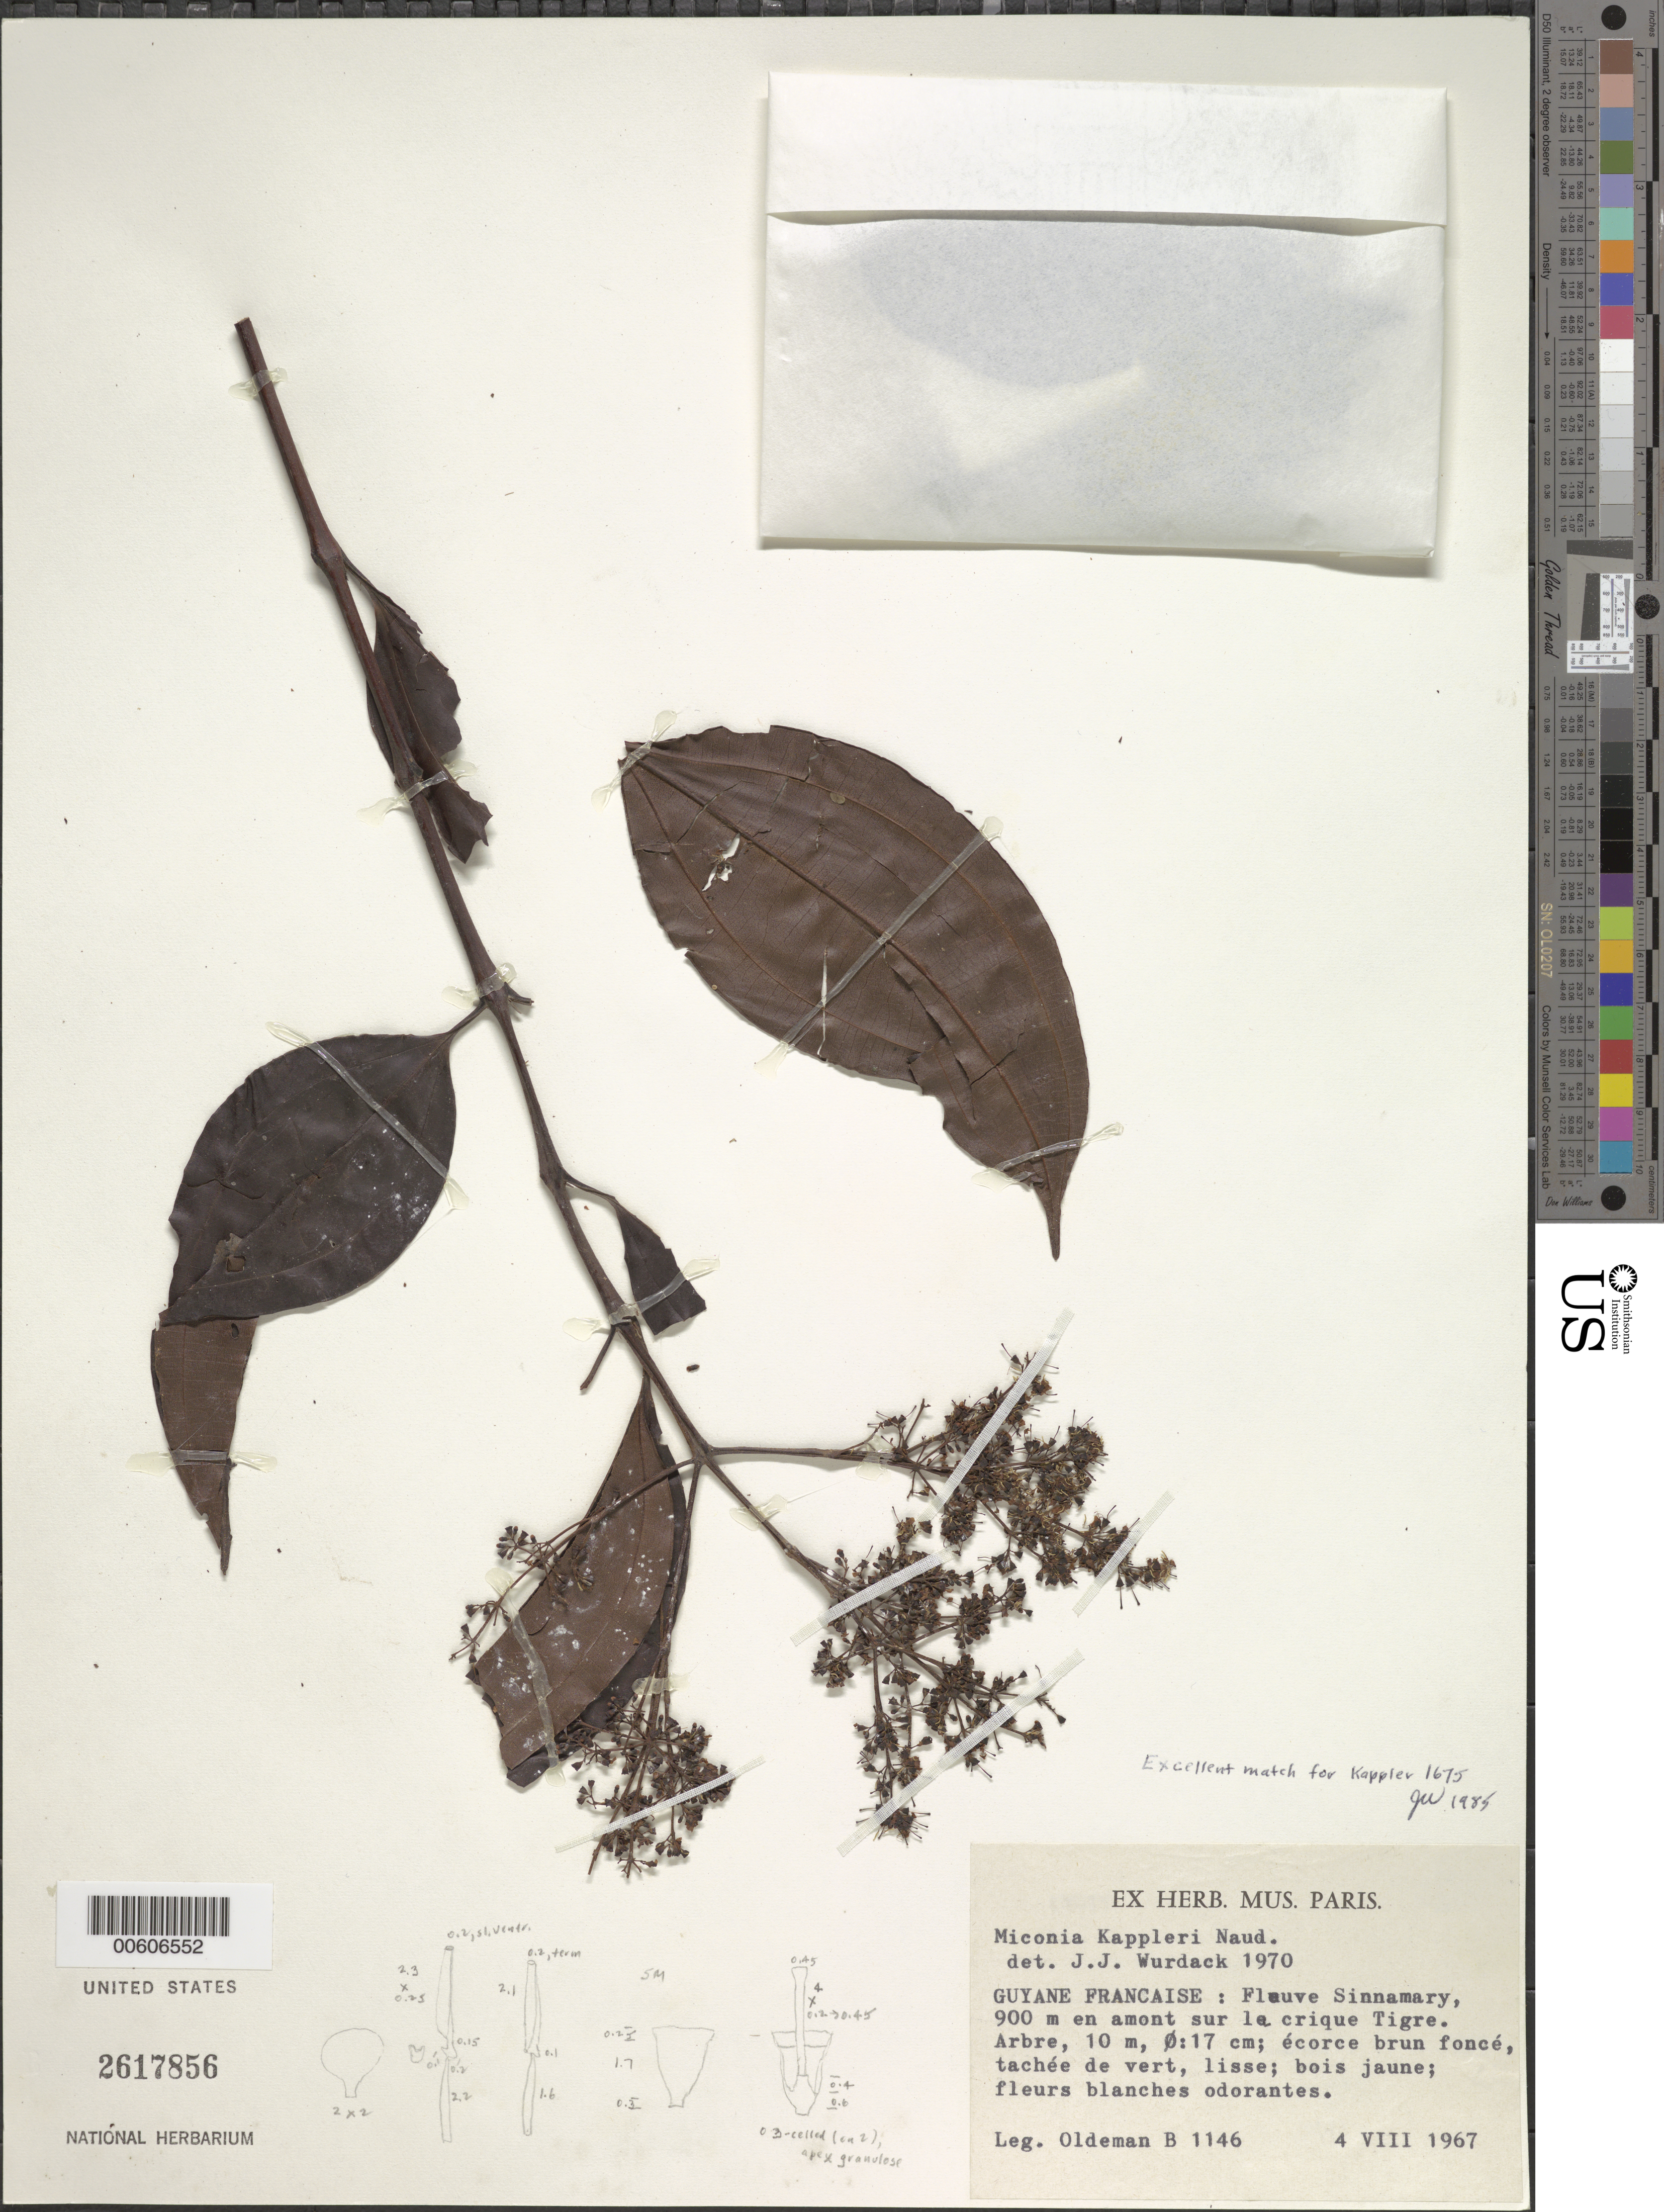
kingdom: Plantae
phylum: Tracheophyta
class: Magnoliopsida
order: Myrtales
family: Melastomataceae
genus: Miconia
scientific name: Miconia kappleri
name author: Naudin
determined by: Wurdack, John J., (US), US (UNITED STATES)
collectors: R. Oldeman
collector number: B 1146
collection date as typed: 4-Aug-67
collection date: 1967-08-04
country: French Guiana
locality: Fleuve Sinnamary, 900 m from Tigre Creek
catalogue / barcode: US 2617856